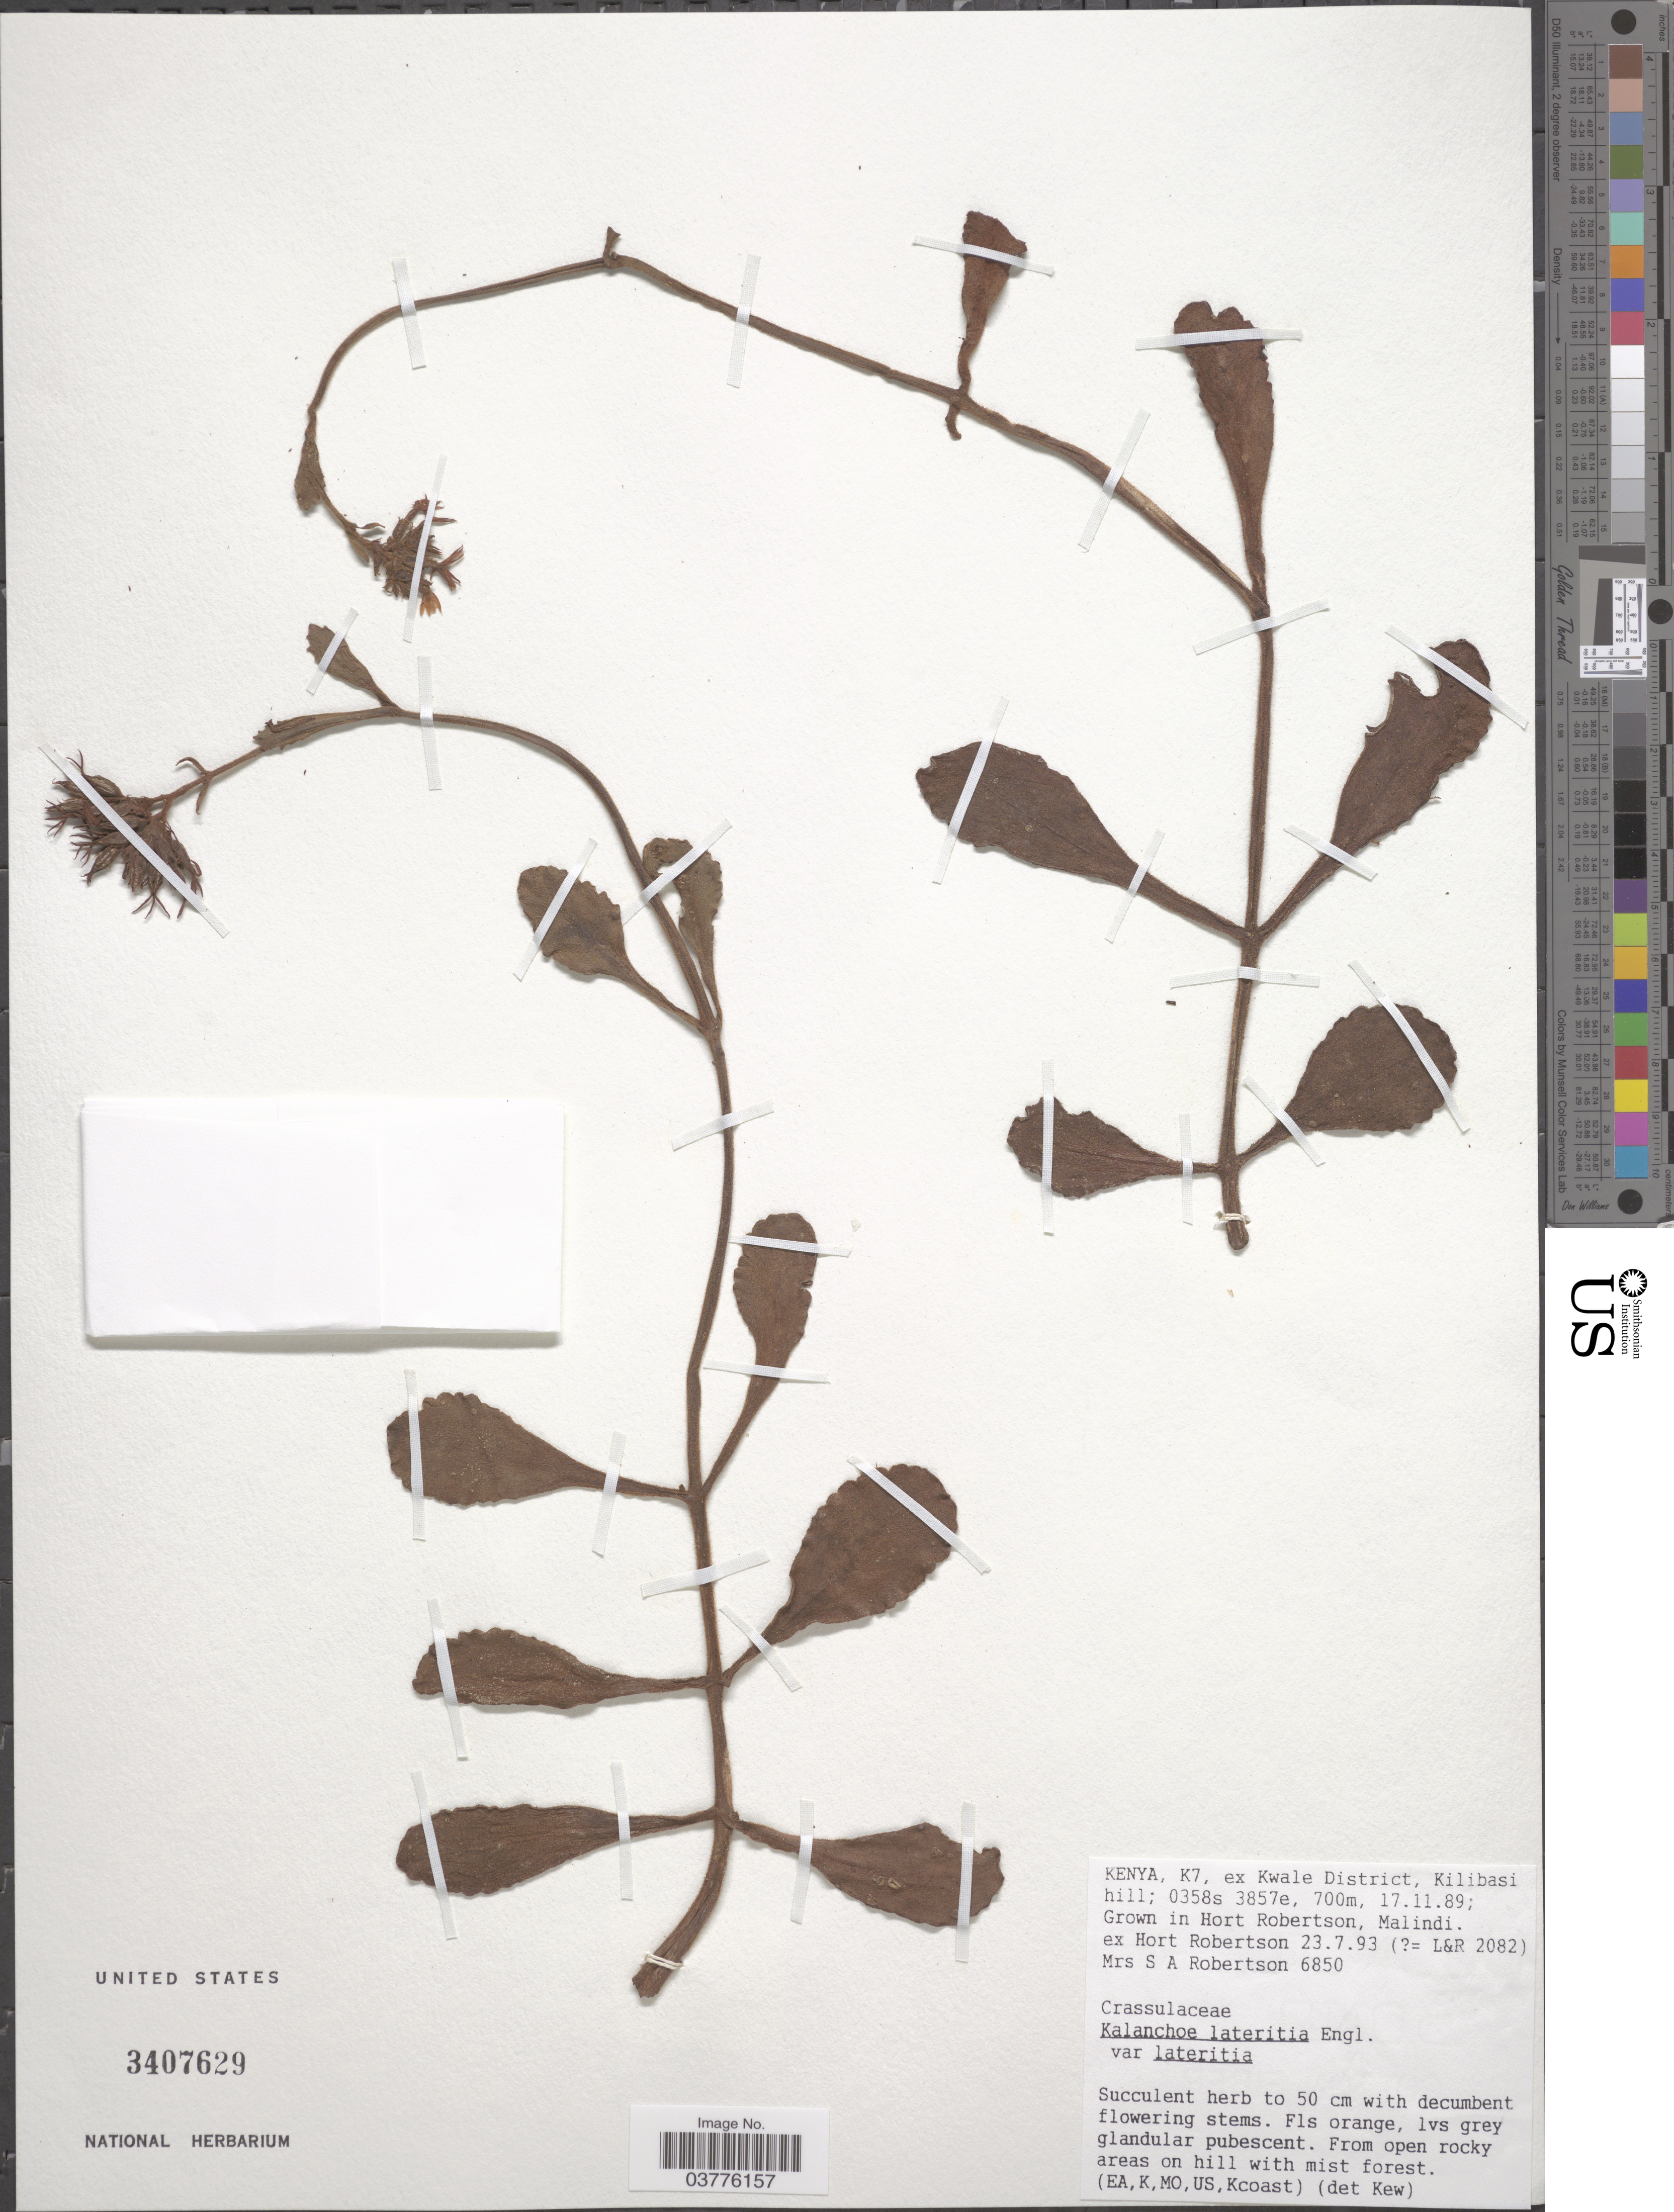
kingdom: Plantae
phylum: Tracheophyta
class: Magnoliopsida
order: Saxifragales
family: Crassulaceae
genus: Kalanchoe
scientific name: Kalanchoe lateritia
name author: Engl.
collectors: S. Robertson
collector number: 6850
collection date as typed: Transcribed d/m/y: 23/7/93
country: Kenya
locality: Hort Robertson, Malindi. Ex Hort Robertson?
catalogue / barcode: US 3407629